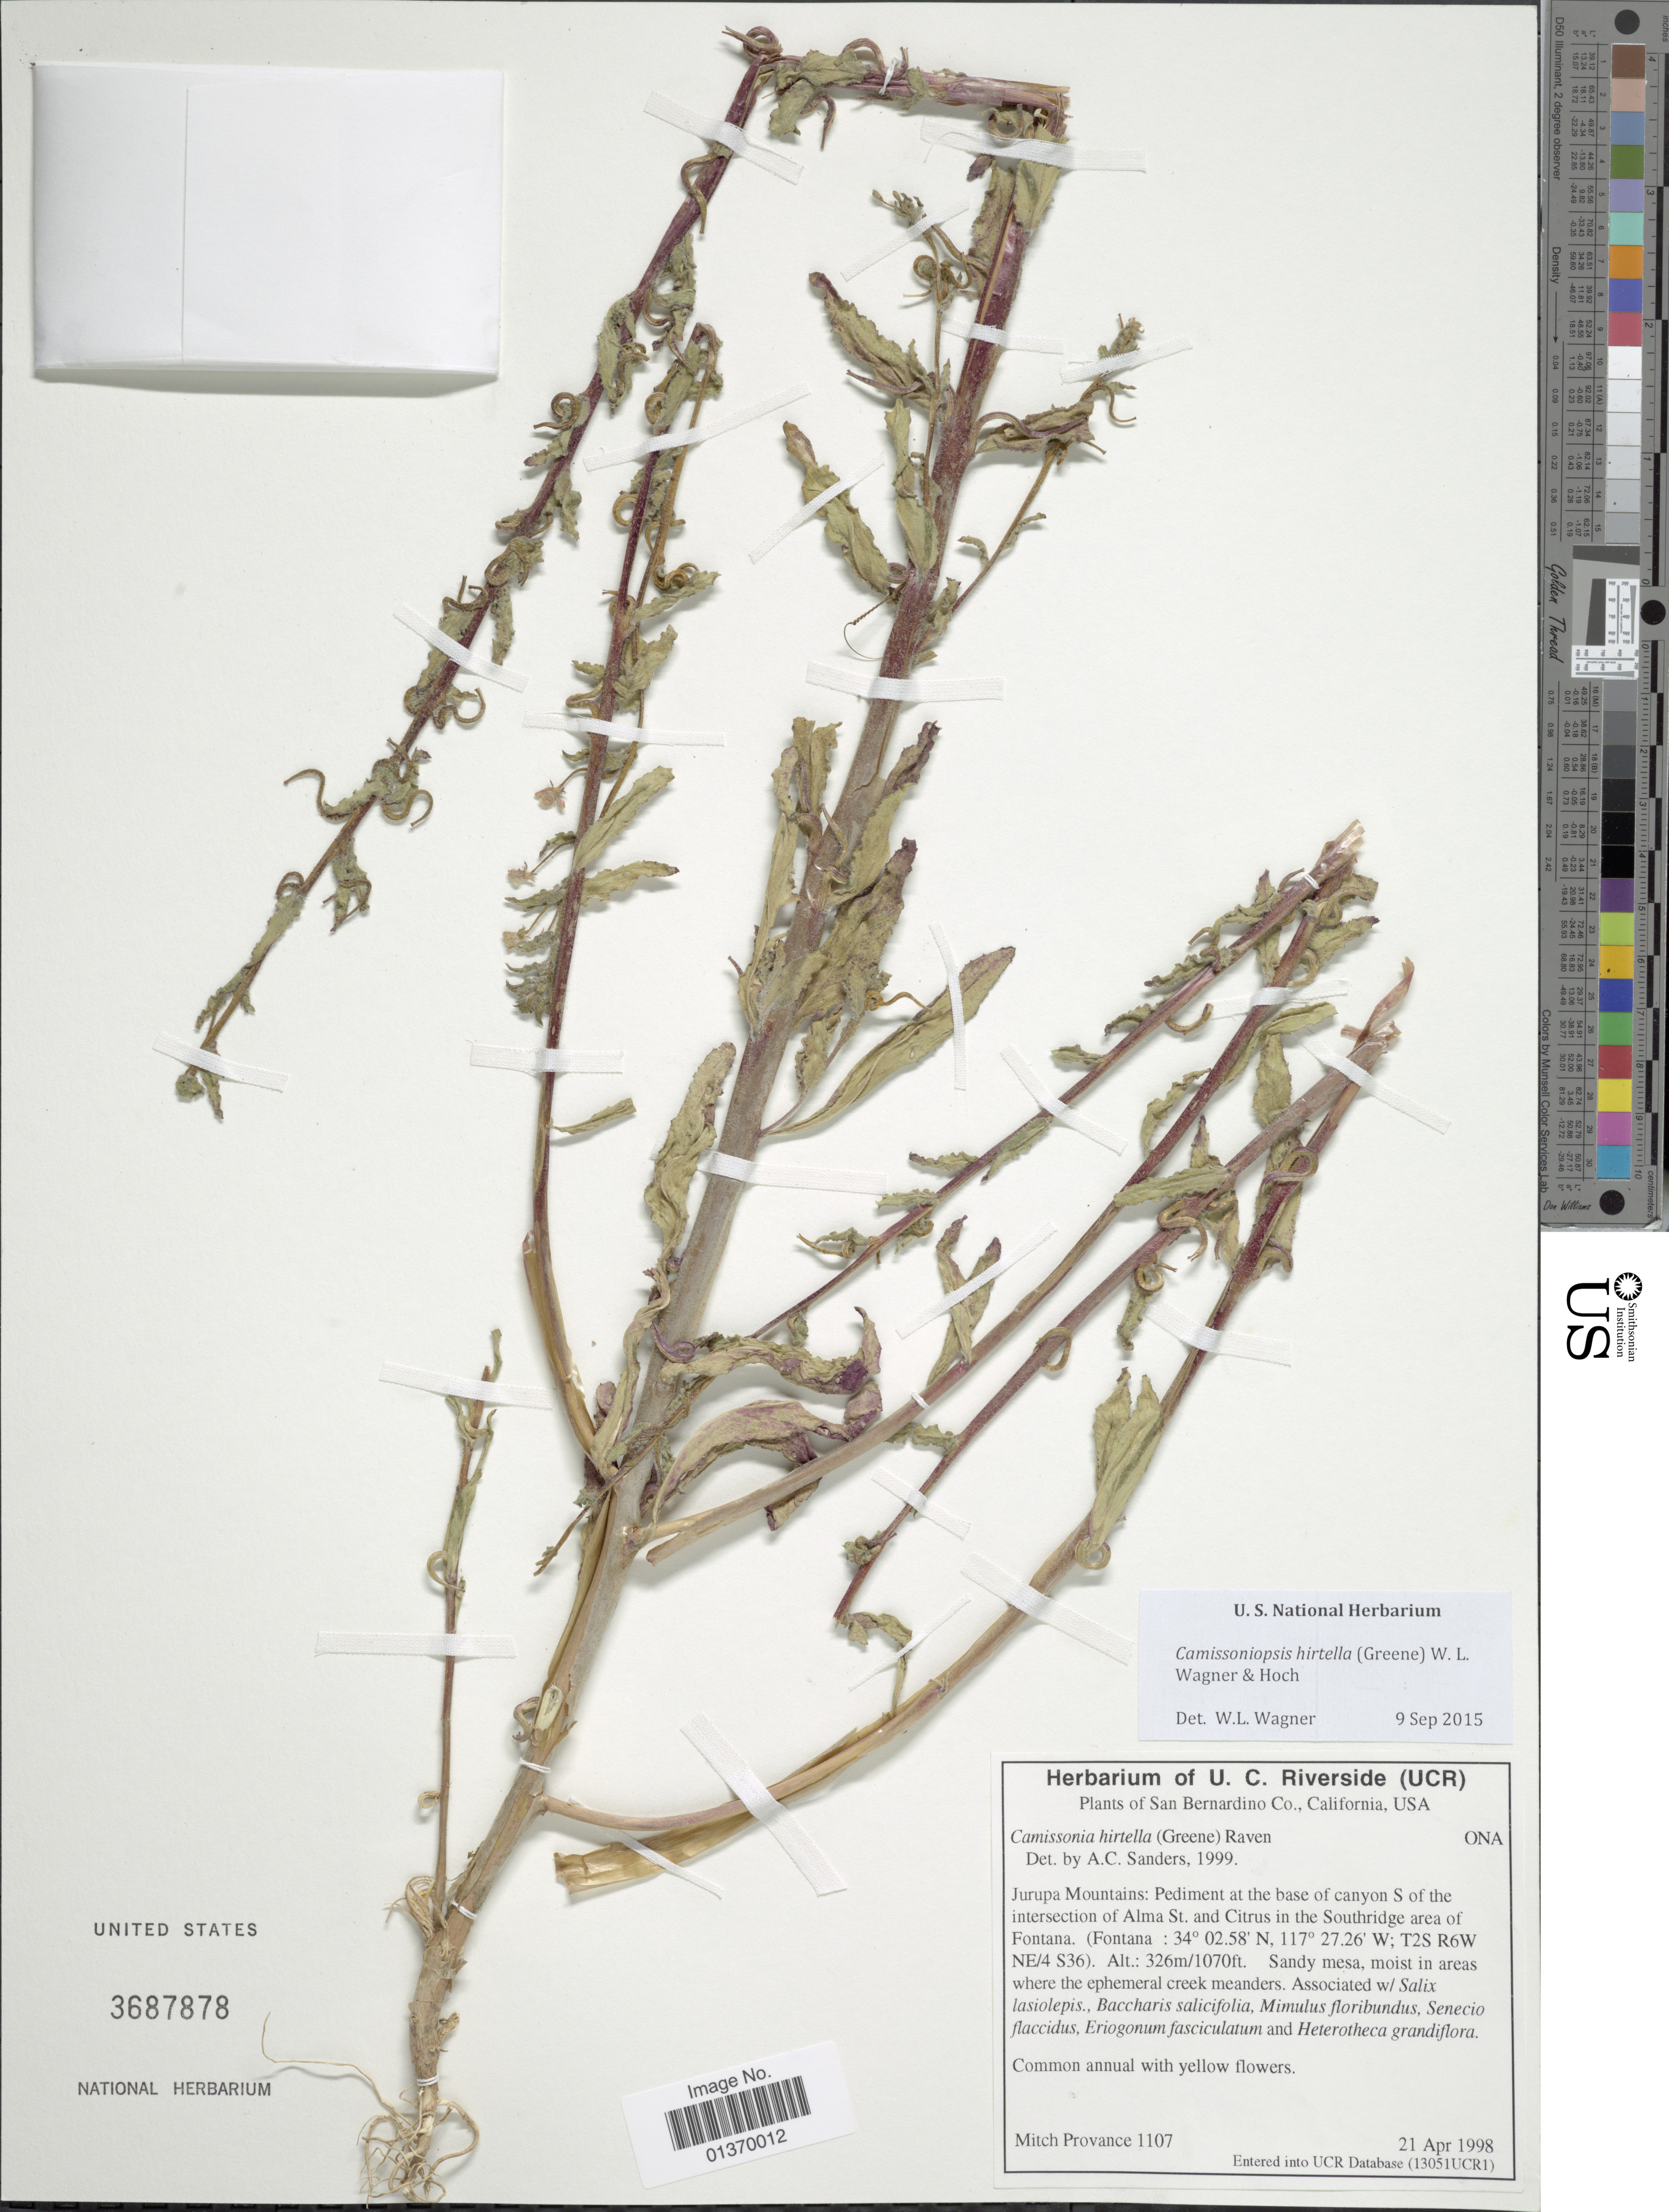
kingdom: Plantae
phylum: Tracheophyta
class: Magnoliopsida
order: Myrtales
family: Onagraceae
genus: Camissoniopsis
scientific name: Camissoniopsis hirtella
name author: (Greene) W.L. Wagner & Hoch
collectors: M. Provance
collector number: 1107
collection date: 1998-04-21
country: United States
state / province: California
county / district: San Bernardino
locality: San Bernardino Co., Jurupa Mountains: Pediment at the base of canyon S of the intersection of Alma St. and Citrus in the Southbridge area of Fontana; T2S R6W NE/4 S36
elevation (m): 326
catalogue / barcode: US 3687878